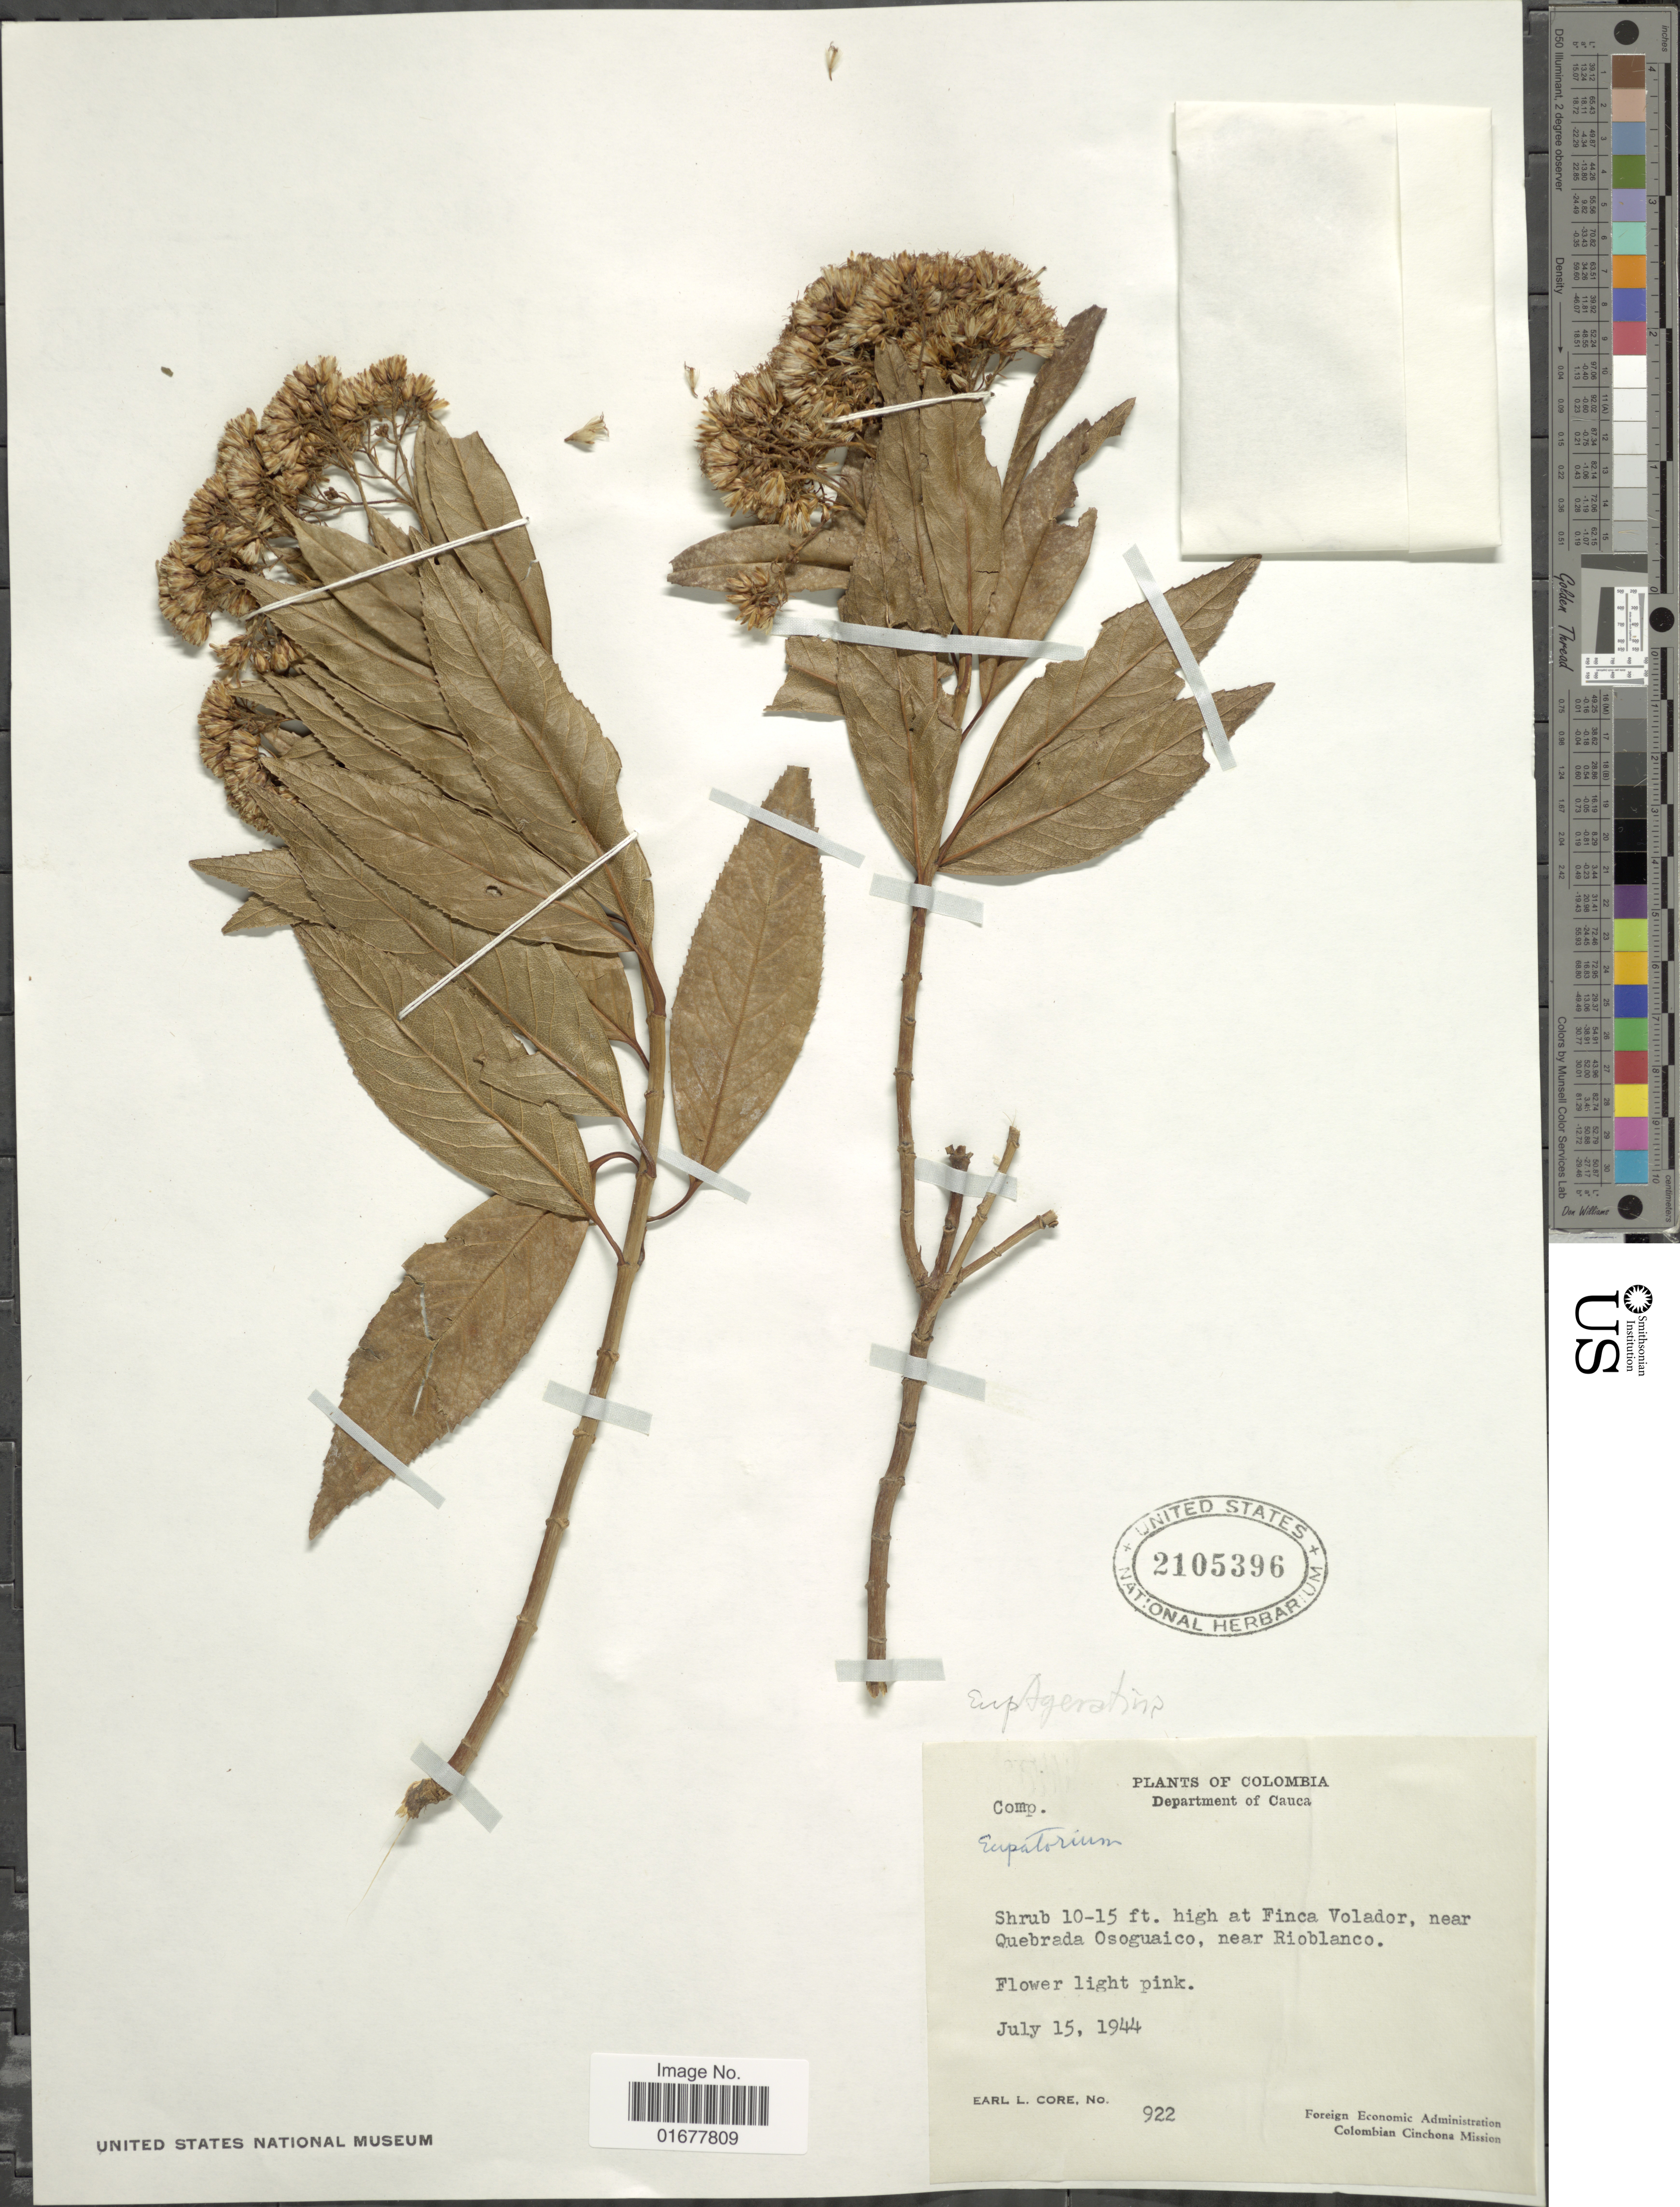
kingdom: Plantae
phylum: Tracheophyta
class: Magnoliopsida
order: Asterales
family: Asteraceae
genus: Ageratina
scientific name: Ageratina sp.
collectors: E. L. Core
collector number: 922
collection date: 1944-07-15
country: Colombia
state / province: Cauca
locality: At Finca Volador, near Quebrada Osoguaico, near Rioblanco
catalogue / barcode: US 2105396